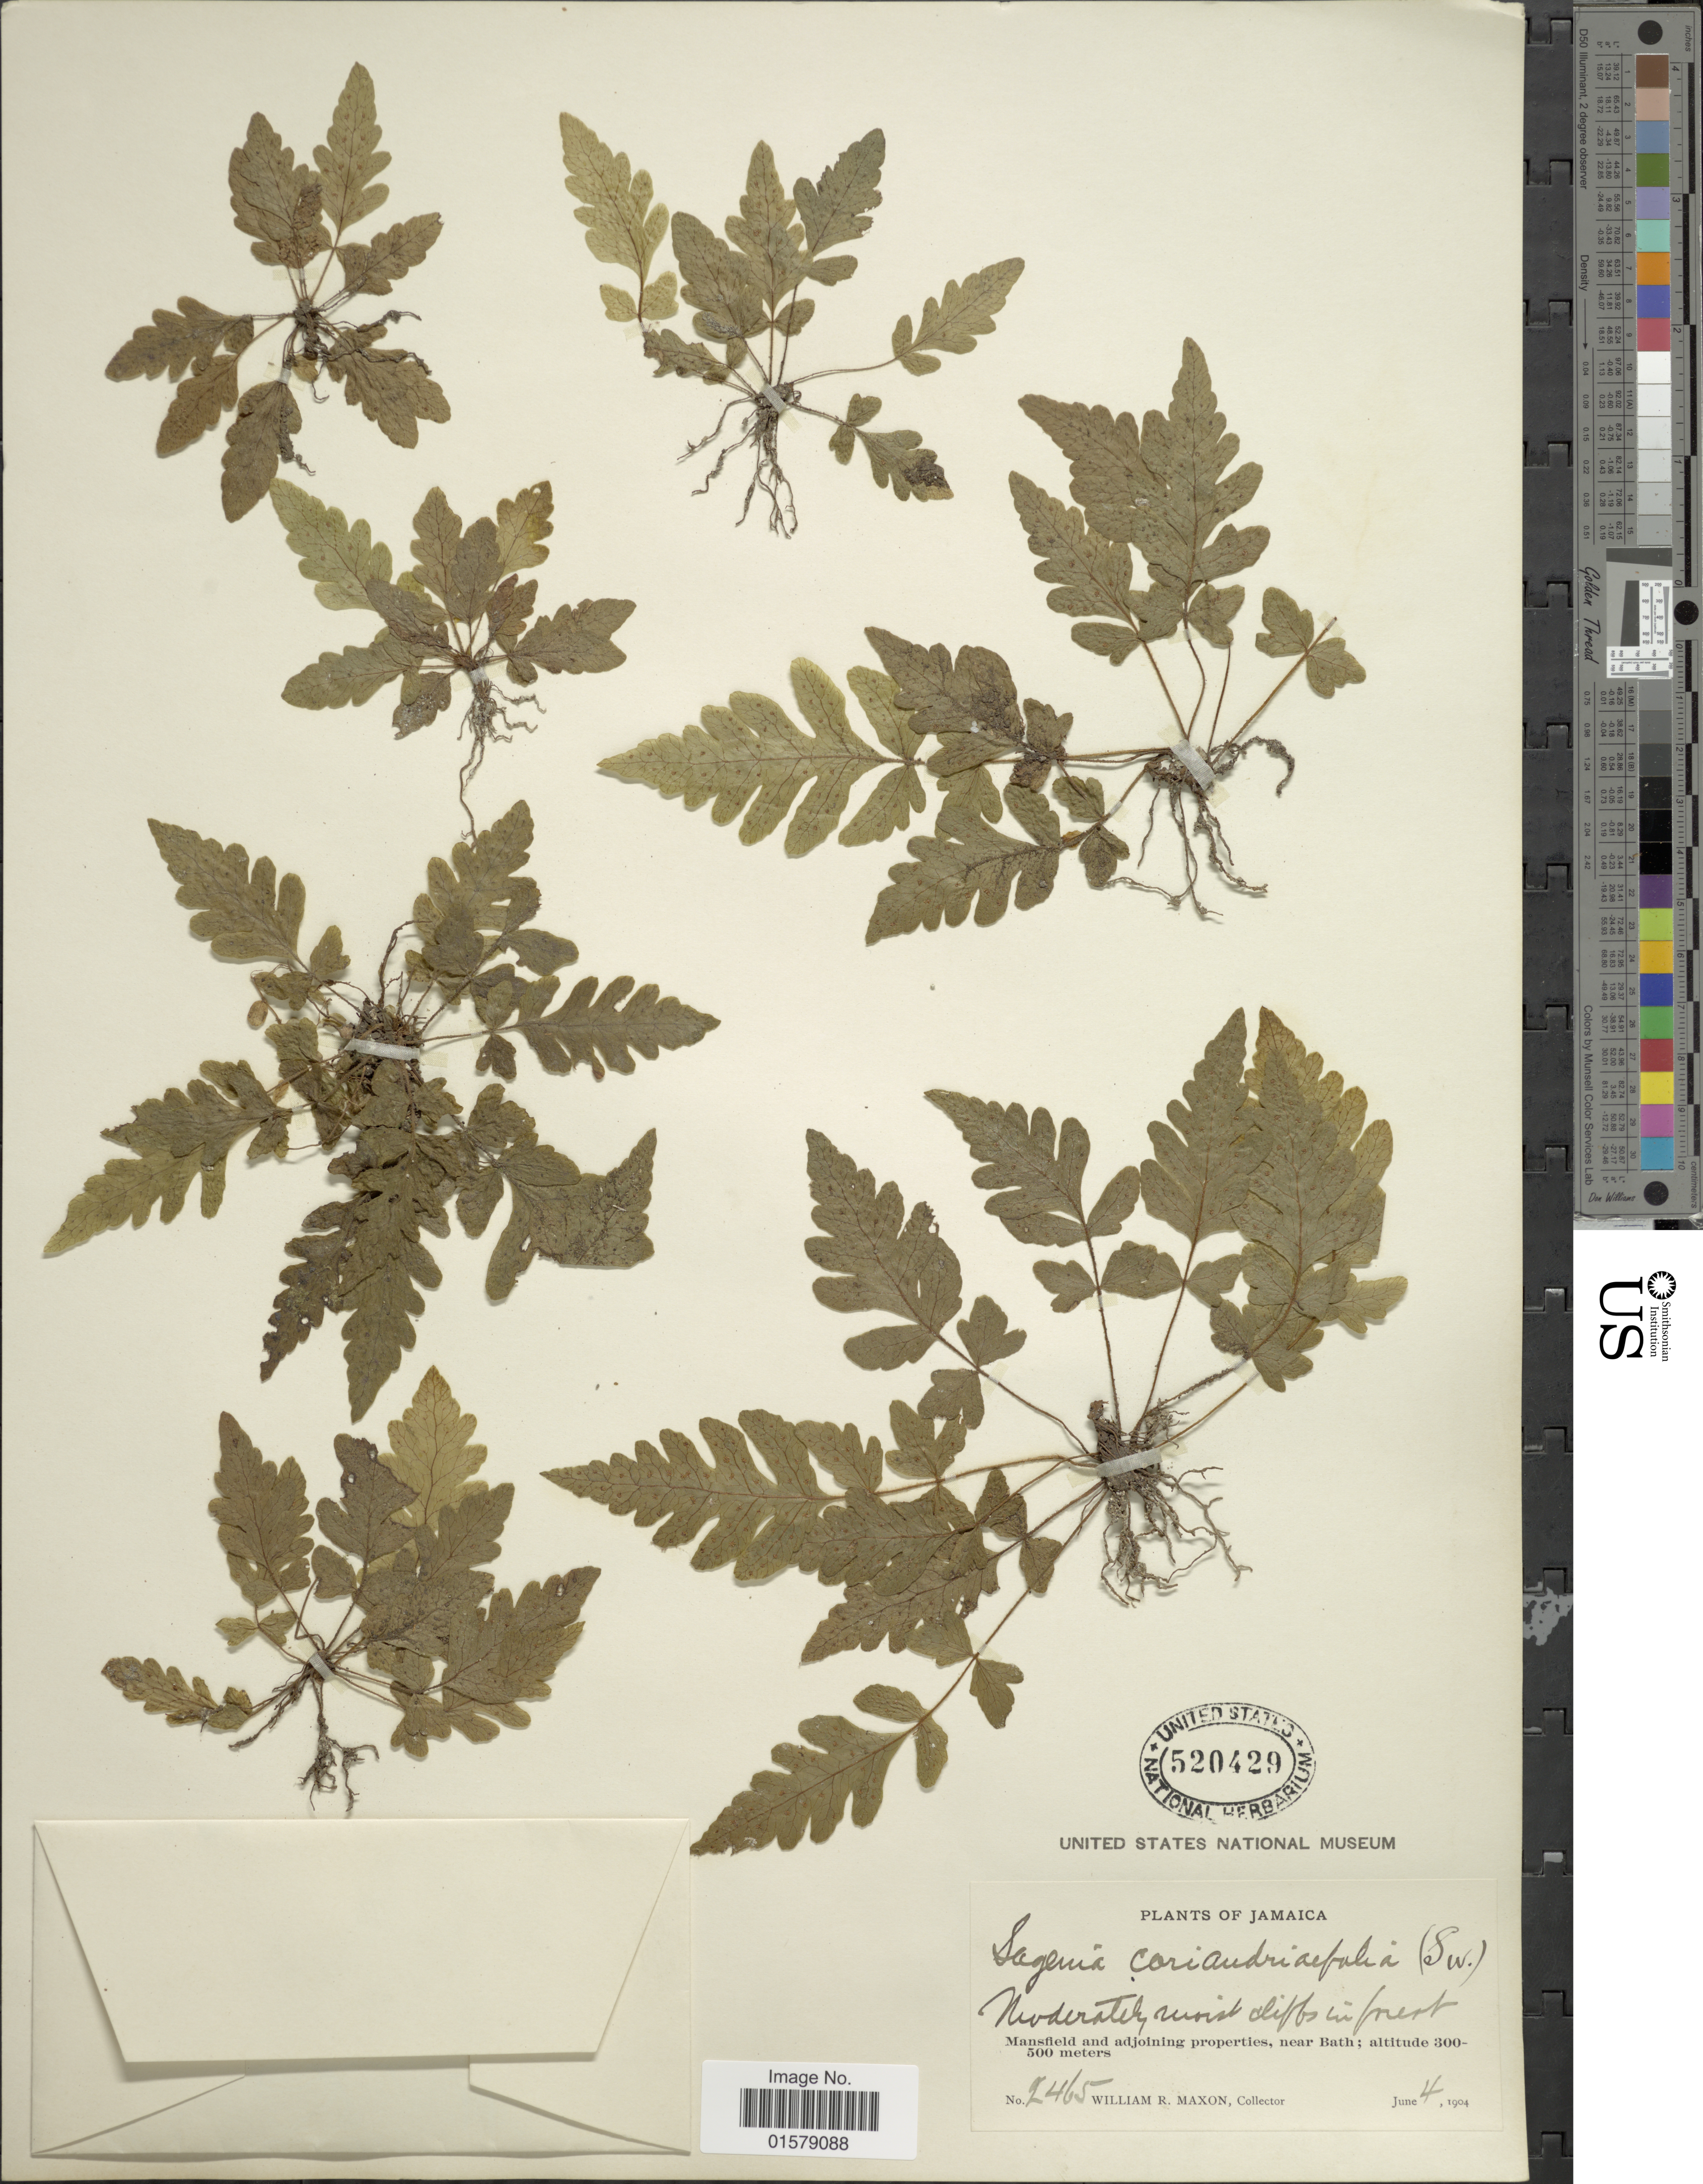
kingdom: Plantae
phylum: Tracheophyta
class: Polypodiopsida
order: Polypodiales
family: Tectariaceae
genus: Tectaria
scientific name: Tectaria coriandrifolia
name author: Underw.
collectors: W. R. Maxon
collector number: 2465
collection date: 1904-06-04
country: Jamaica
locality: Mansfield and adjoining properties, near Bath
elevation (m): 300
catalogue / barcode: US 520429